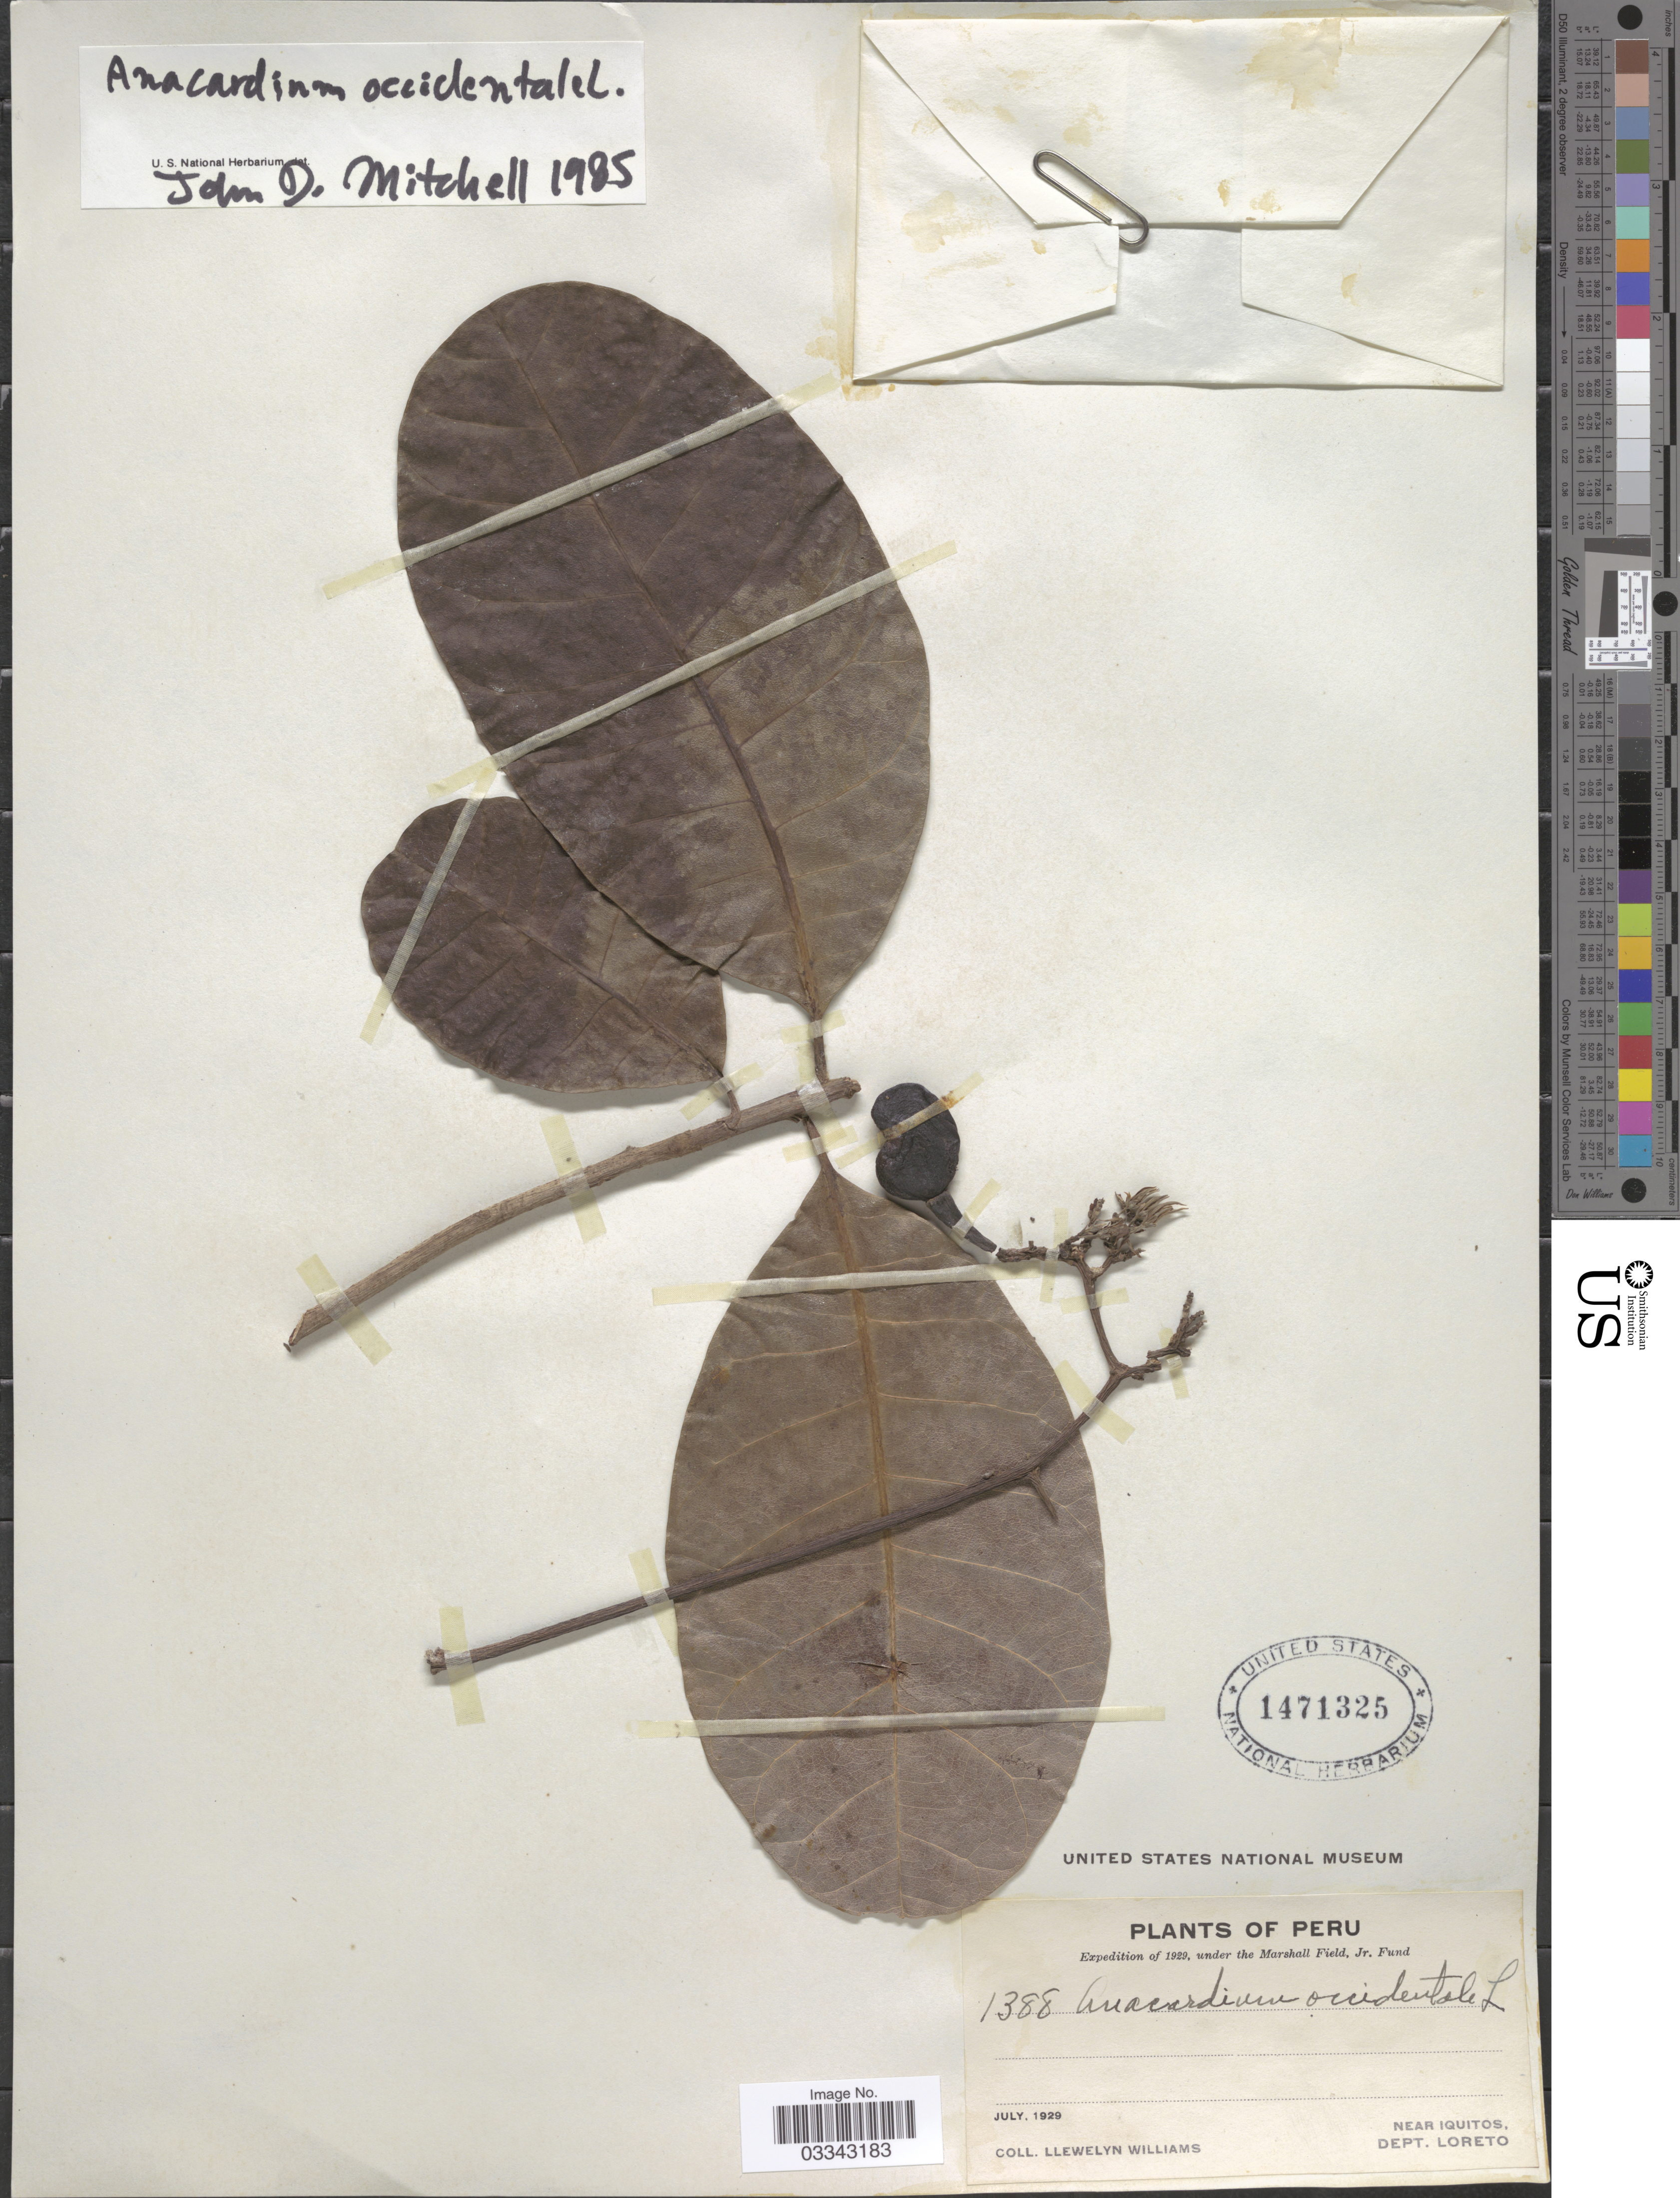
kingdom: Plantae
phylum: Tracheophyta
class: Magnoliopsida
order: Sapindales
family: Anacardiaceae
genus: Anacardium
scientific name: Anacardium occidentale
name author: L.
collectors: Ll. Williams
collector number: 1388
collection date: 1929-07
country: Peru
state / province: Loreto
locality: Near Iquitos, Dept. Loreto.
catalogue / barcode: US 1471325